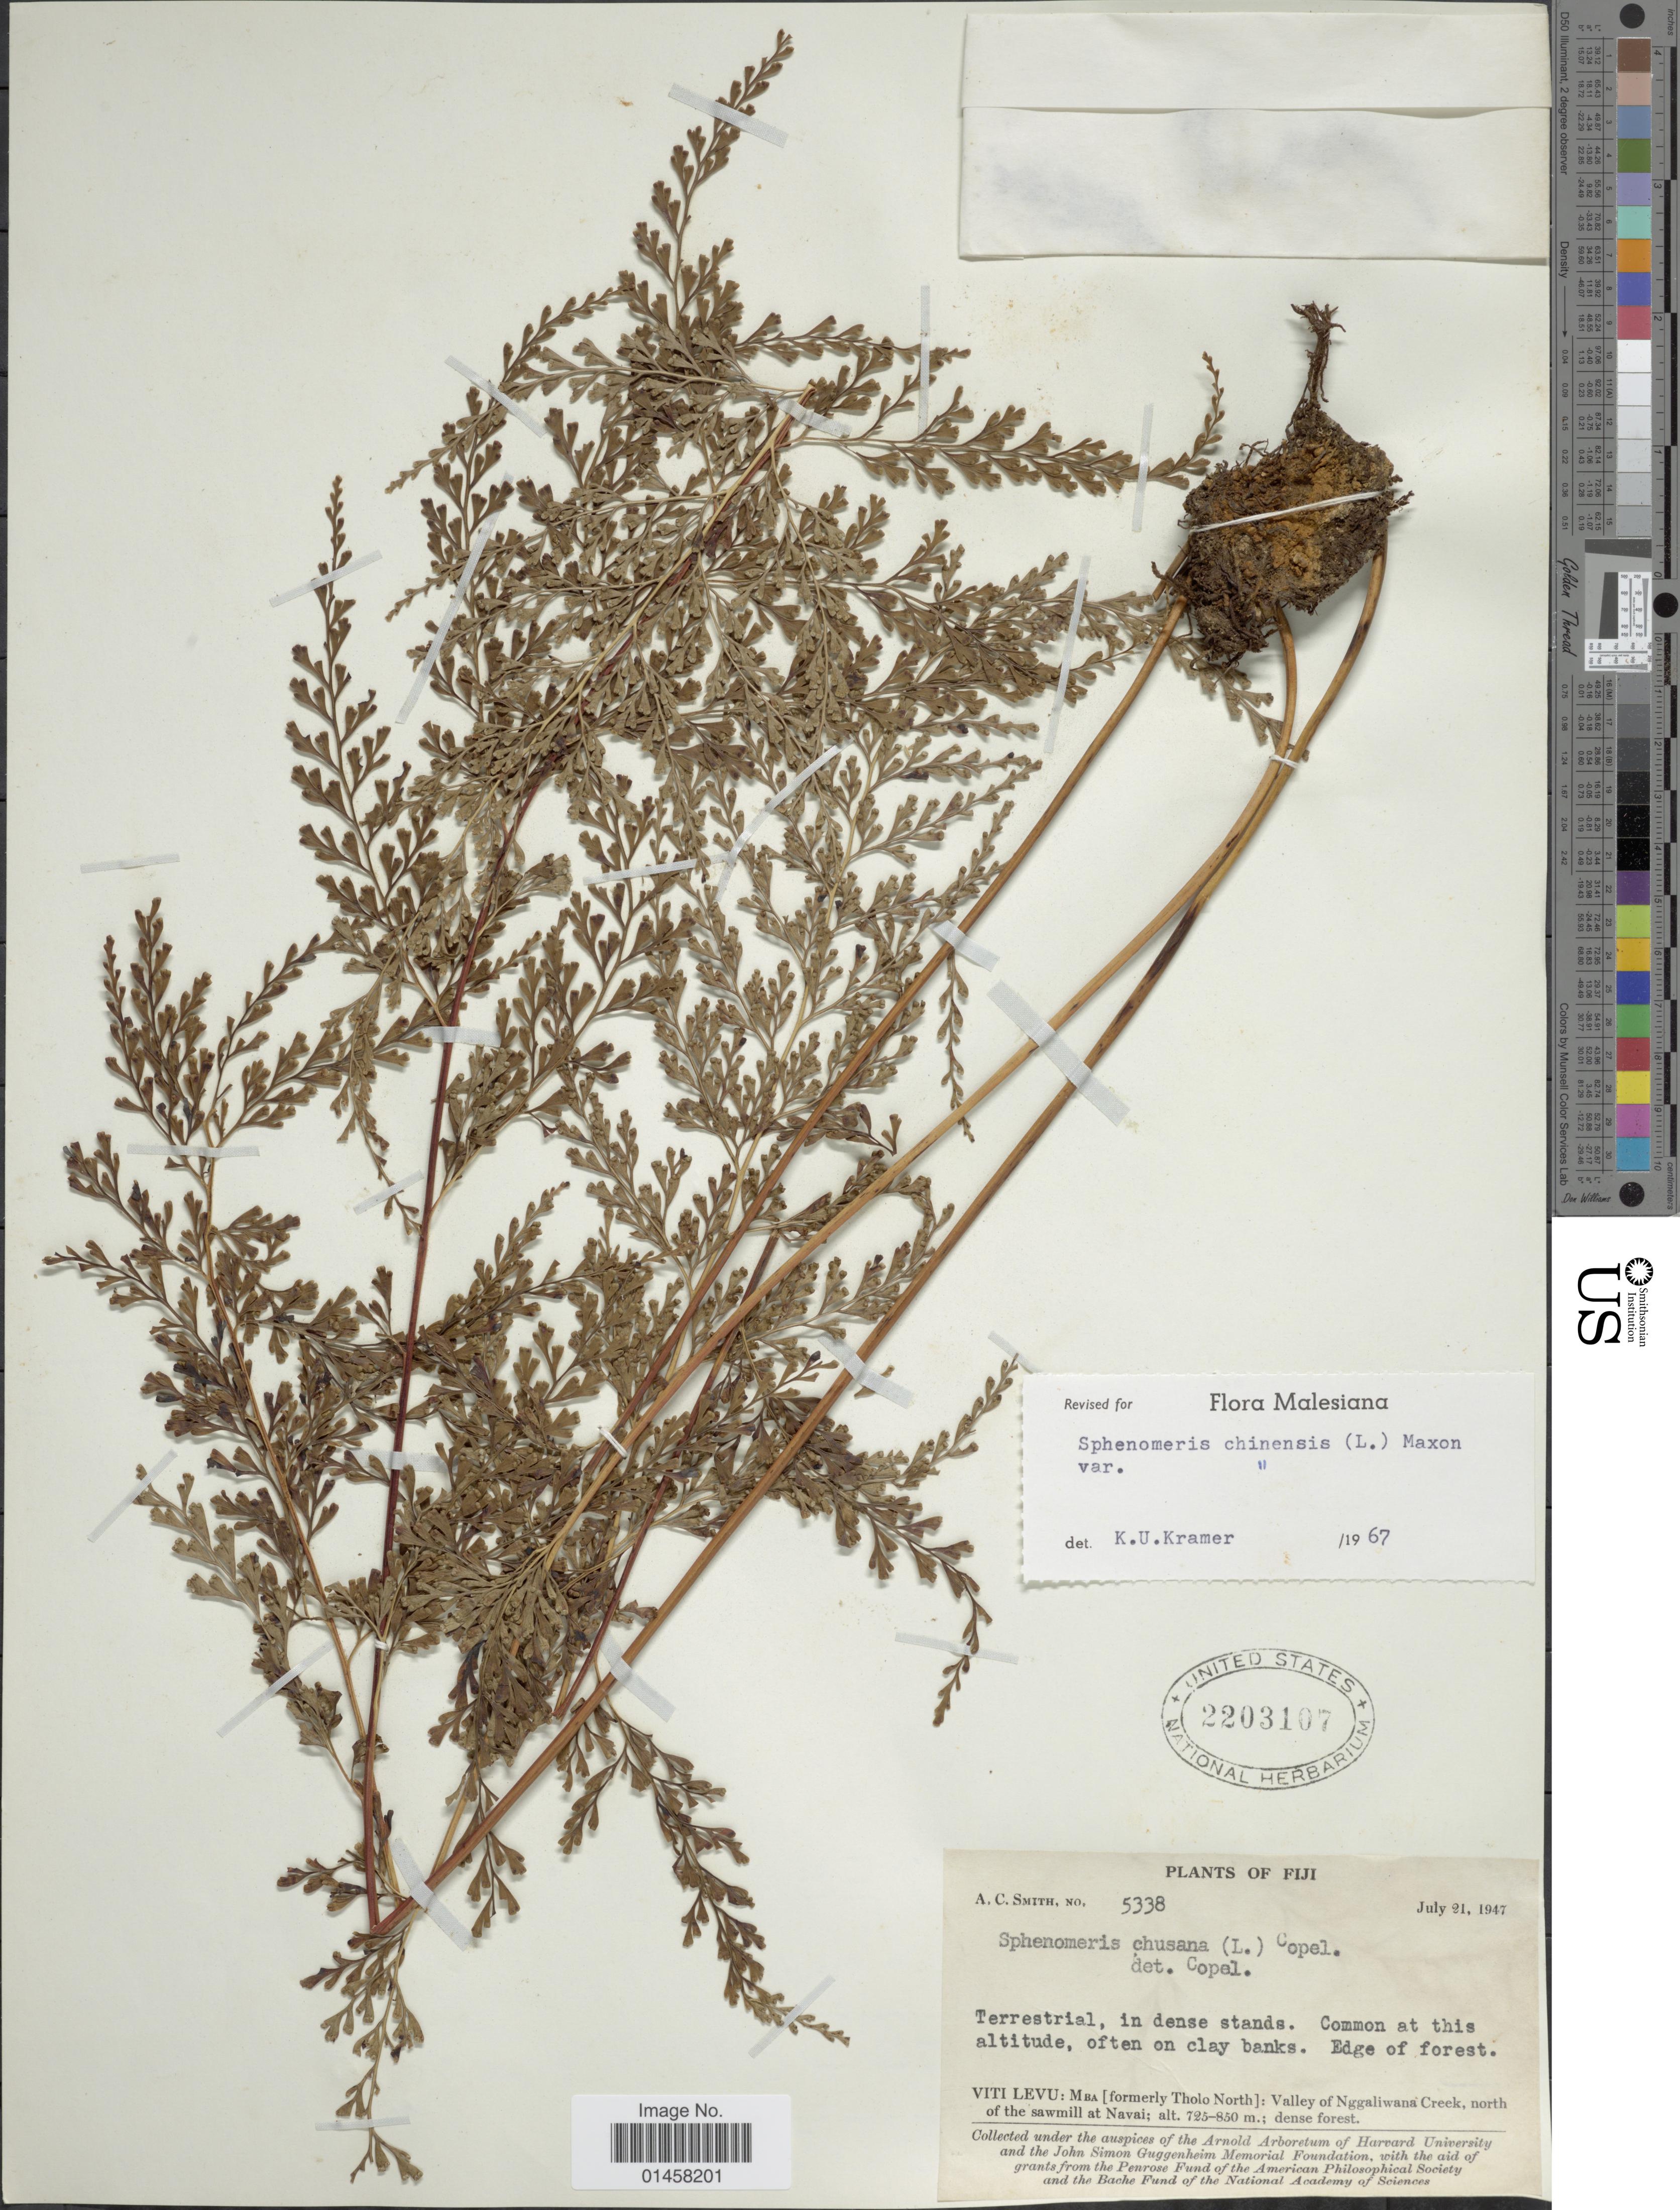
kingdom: Plantae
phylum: Tracheophyta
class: Polypodiopsida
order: Polypodiales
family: Lindsaeaceae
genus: Sphenomeris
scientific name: Sphenomeris chinensis var. chinensis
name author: (L.) Maxon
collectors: A. C. Smith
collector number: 5338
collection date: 1947-07-21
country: Fiji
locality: Viti Levu: Mba [formerly Tholo North]; Valley of Nggaliwana Creek, north of the sawmill at Navai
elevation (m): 725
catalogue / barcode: US 2203107